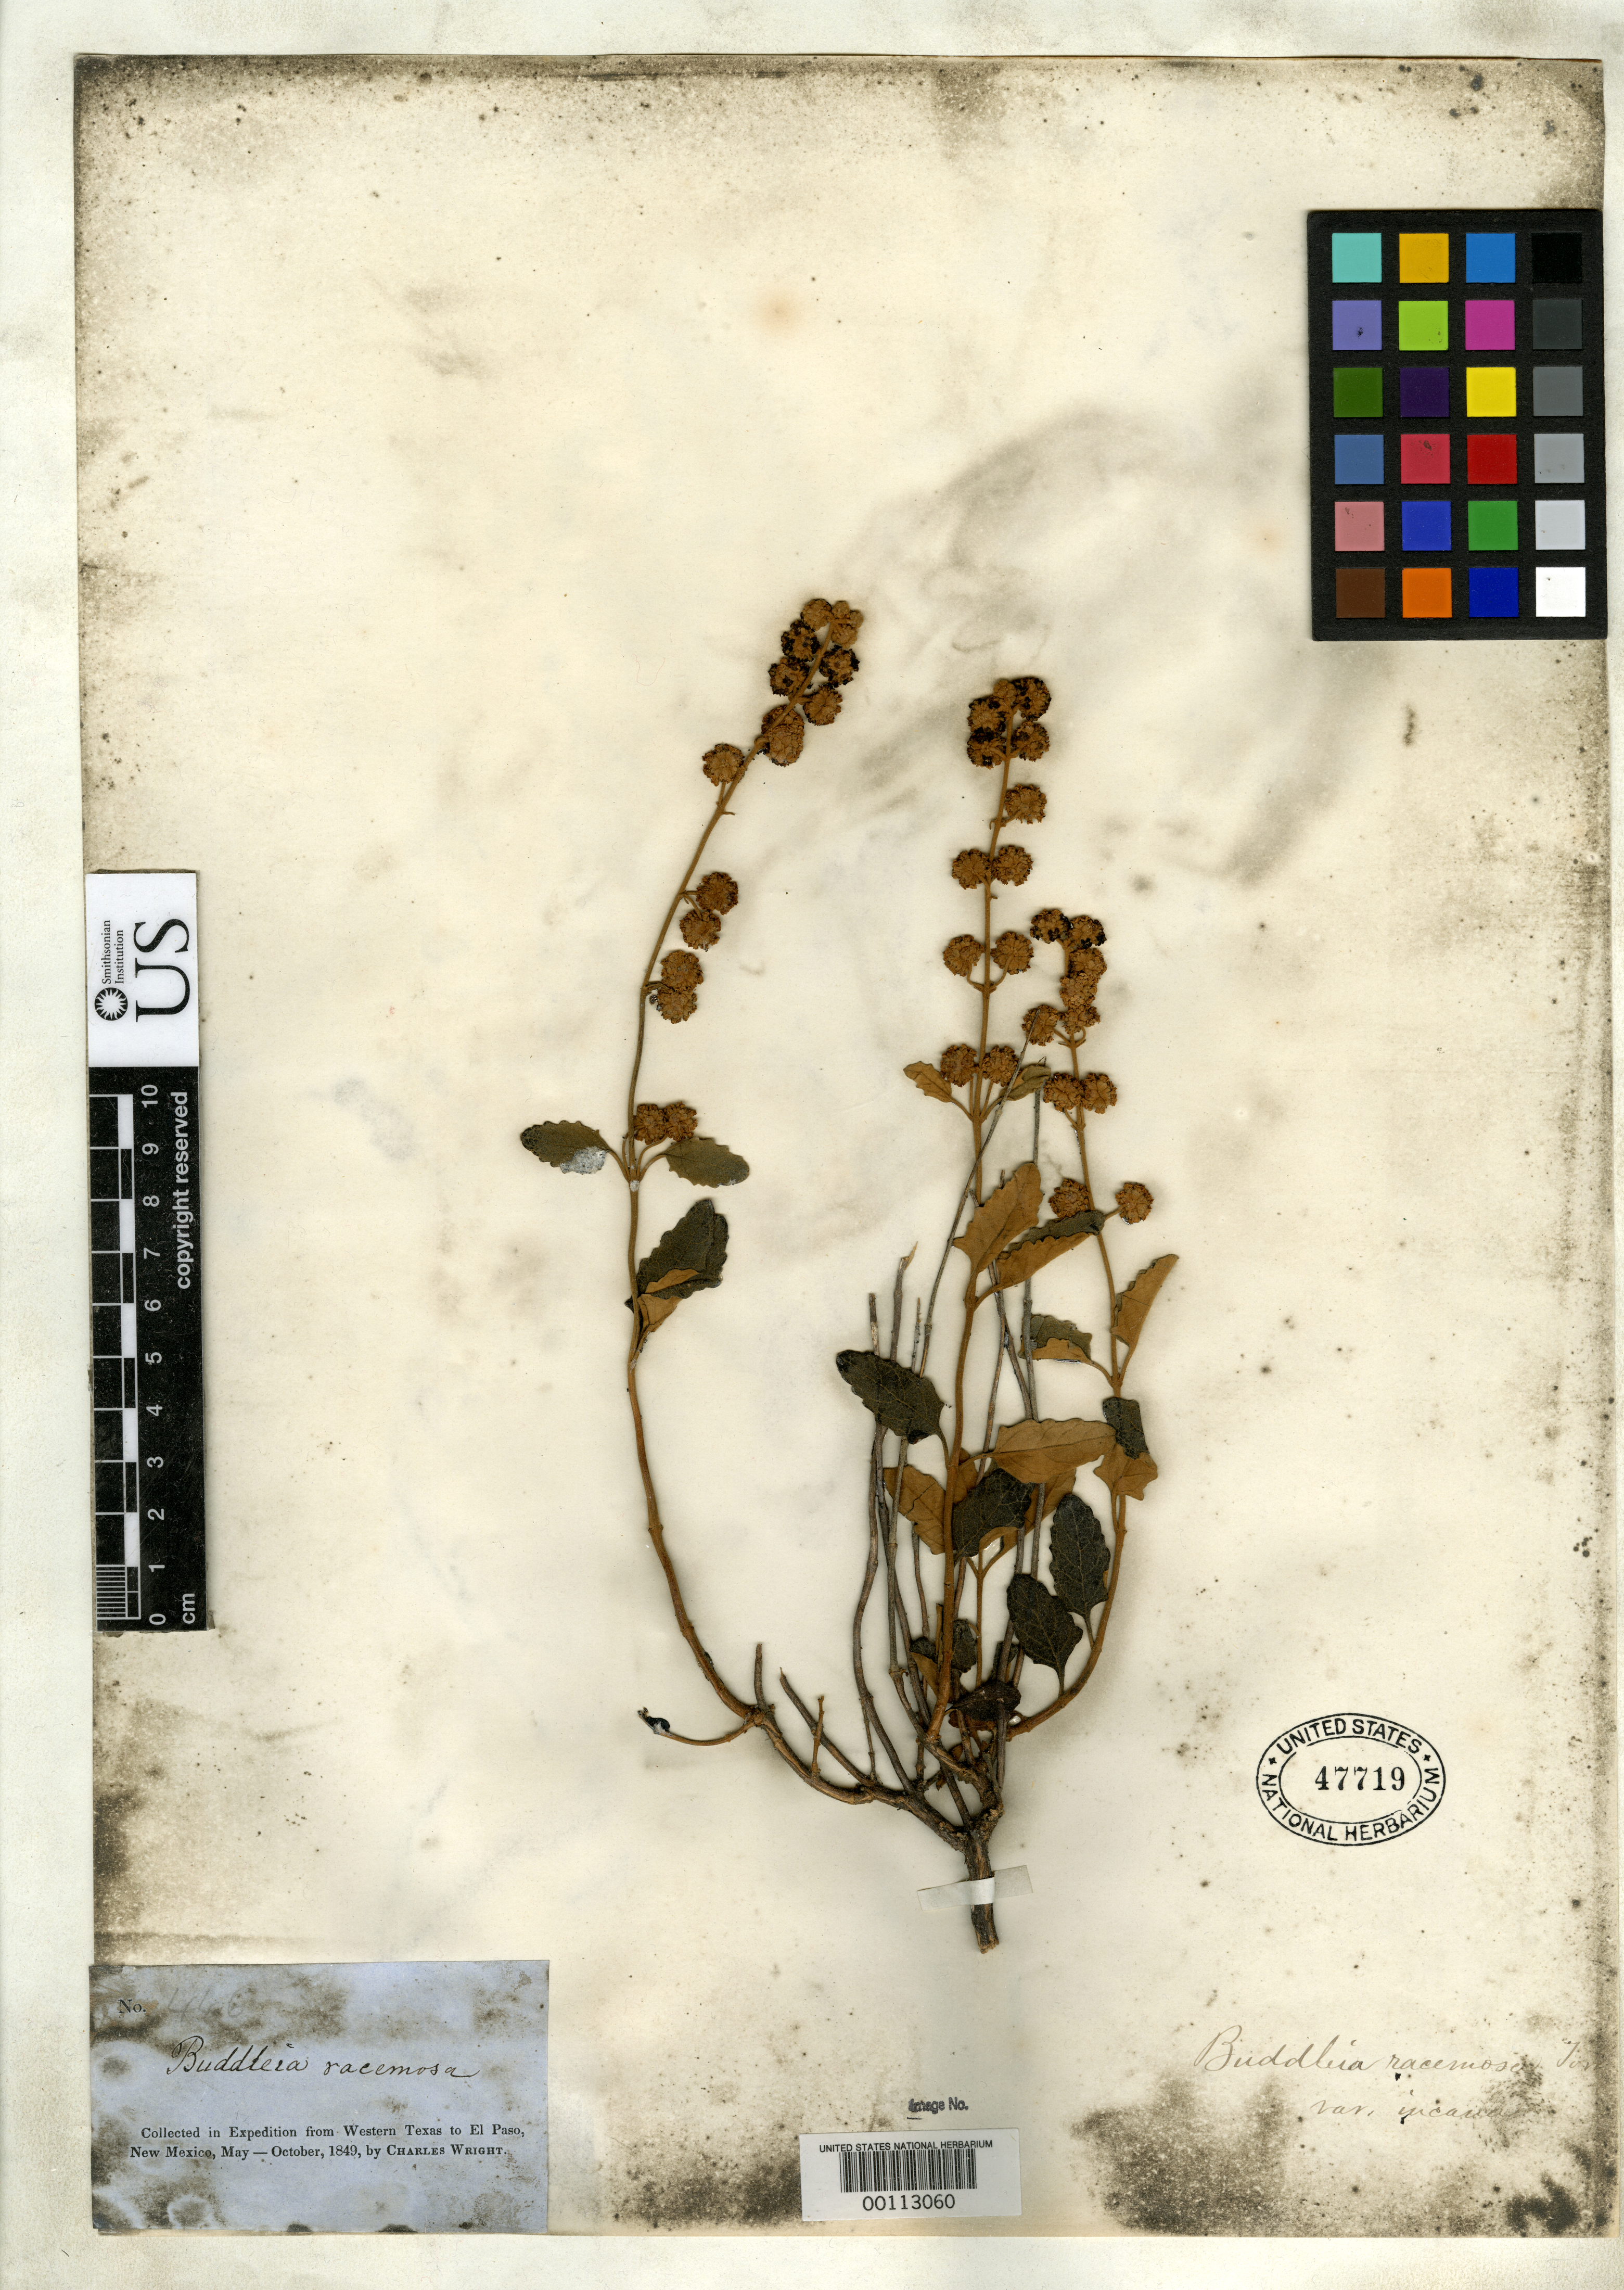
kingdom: Plantae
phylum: Tracheophyta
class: Magnoliopsida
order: Lamiales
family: Scrophulariaceae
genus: Buddleja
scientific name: Buddleja racemosa var. incana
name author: Torr. in Emory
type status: Isotype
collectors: C. Wright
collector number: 446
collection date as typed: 1849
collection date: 1849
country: United States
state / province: Texas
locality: San Pedro River.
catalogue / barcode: US 47719